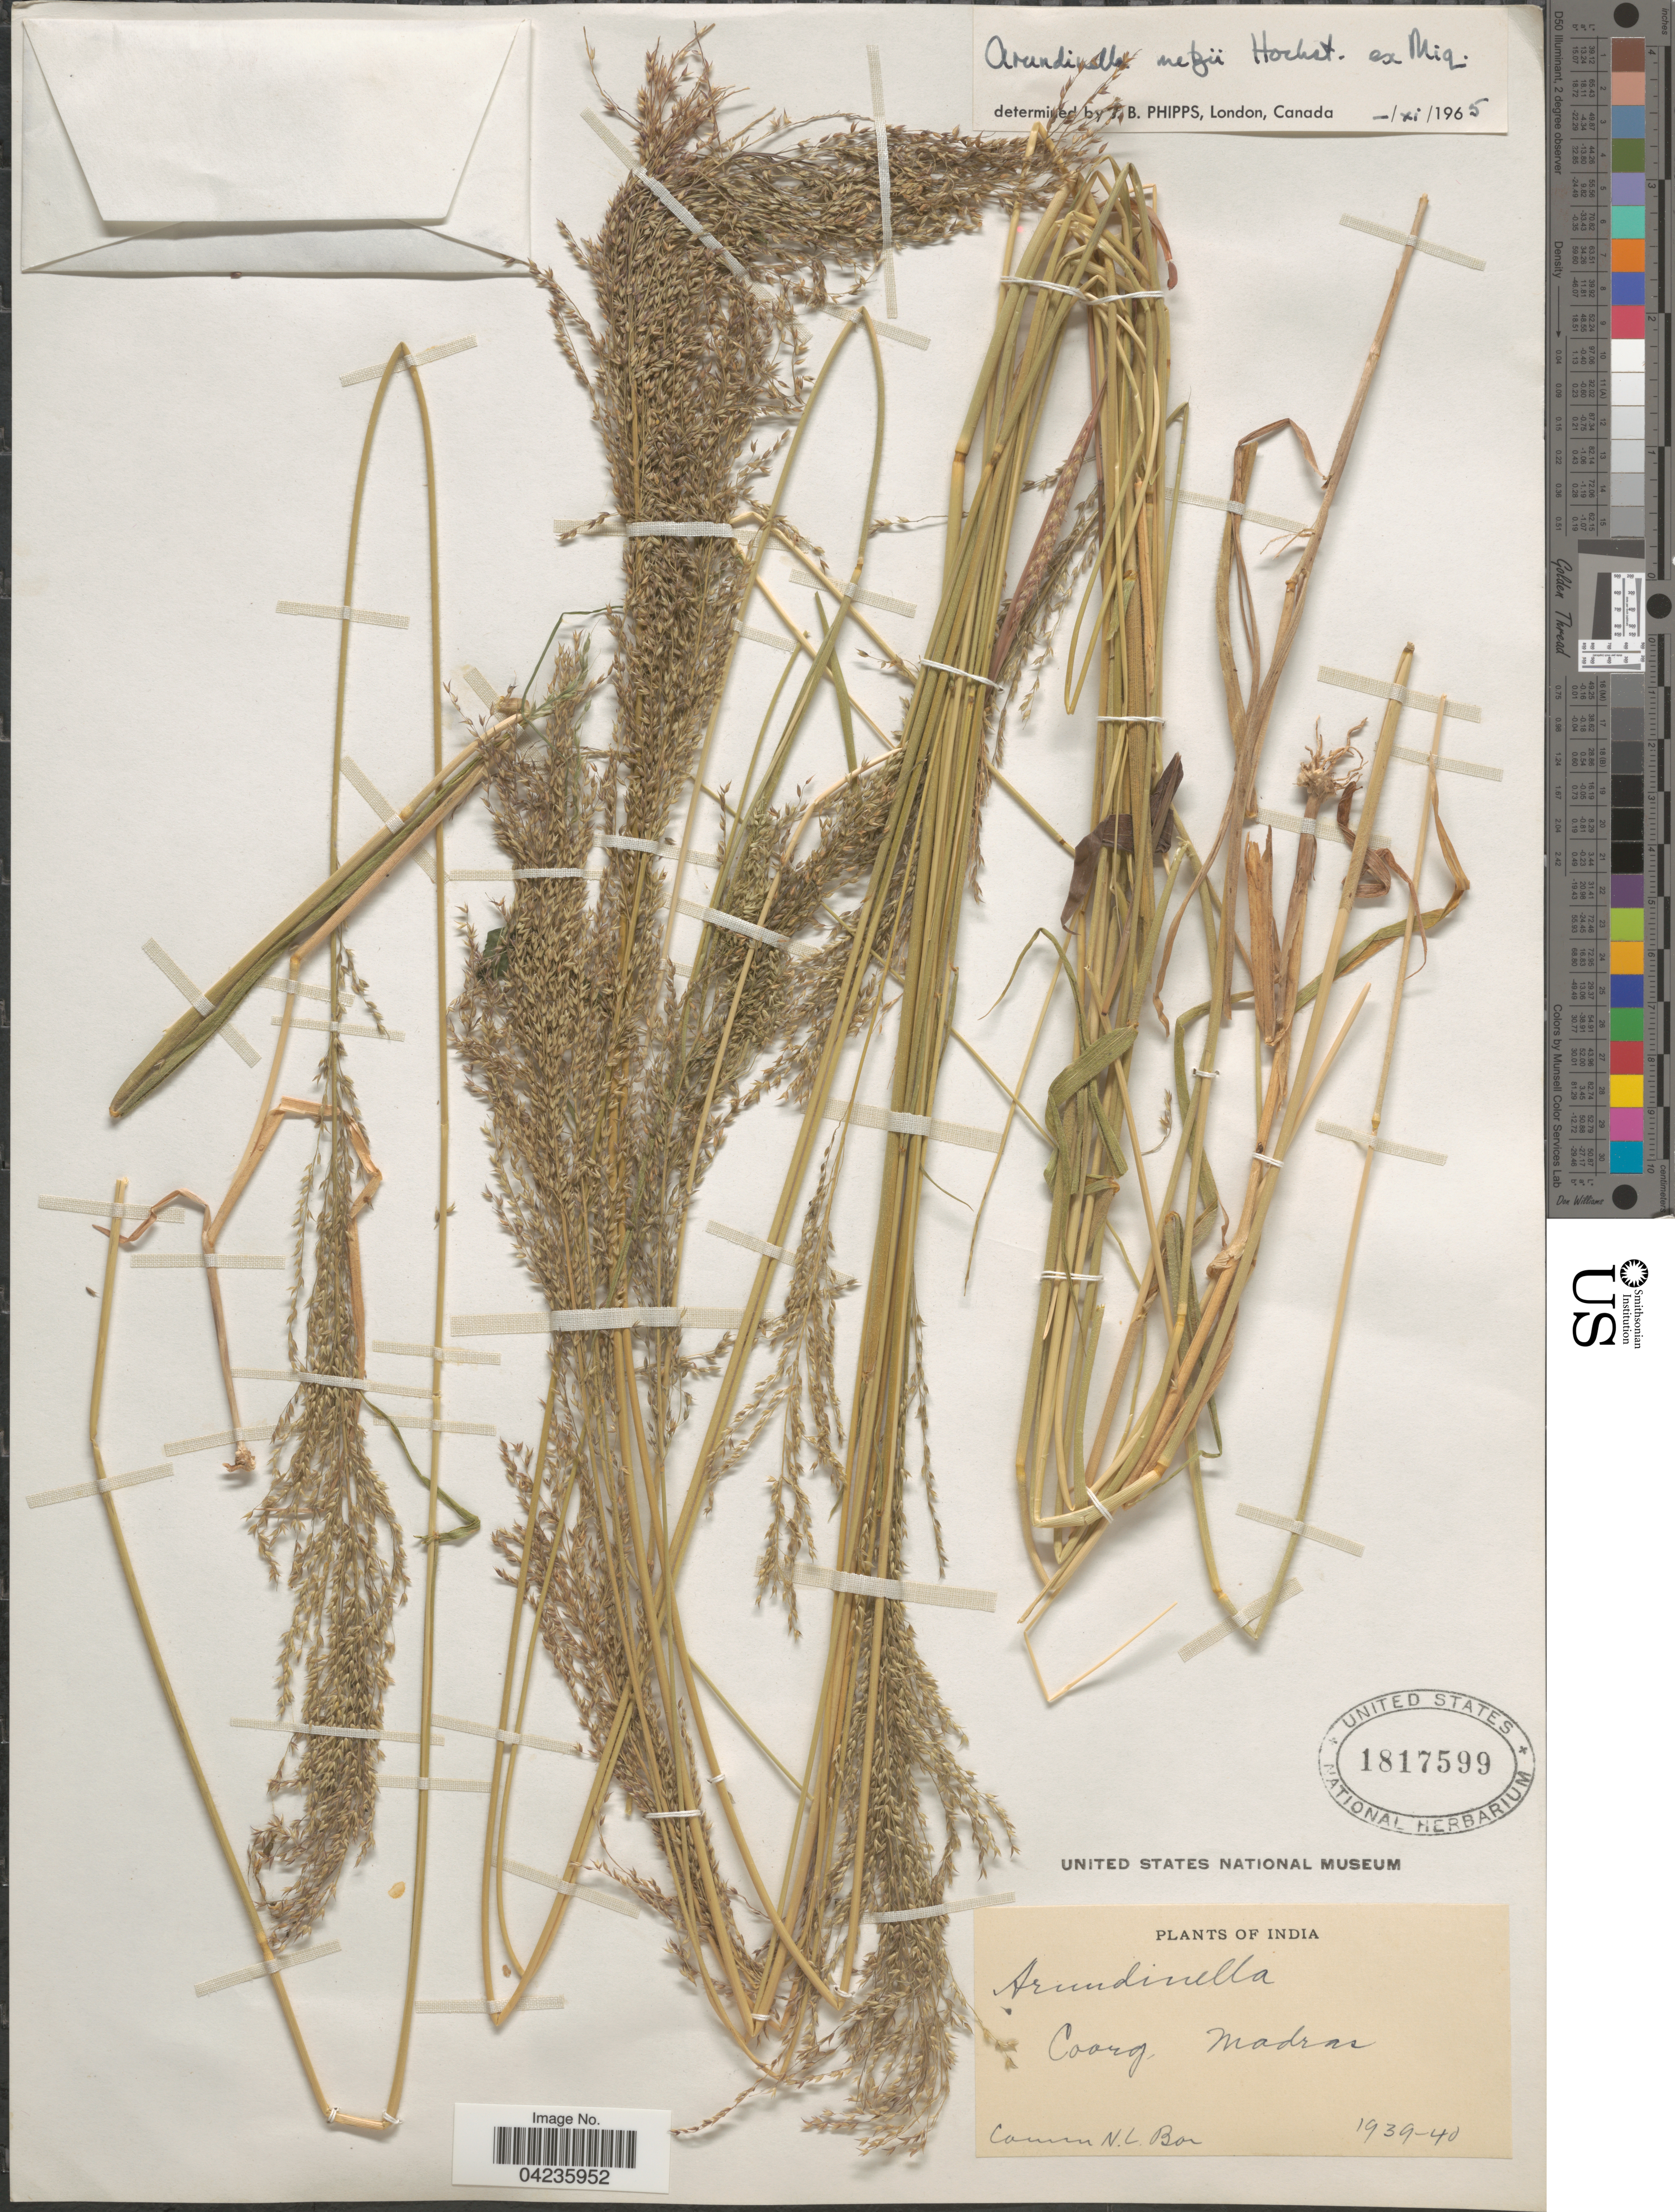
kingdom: Plantae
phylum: Tracheophyta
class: Liliopsida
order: Poales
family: Poaceae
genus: Arundinella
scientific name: Arundinella metzii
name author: Hochst. in Miq.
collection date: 1939/1940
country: India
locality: Coorg, Madras.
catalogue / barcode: US 1817599